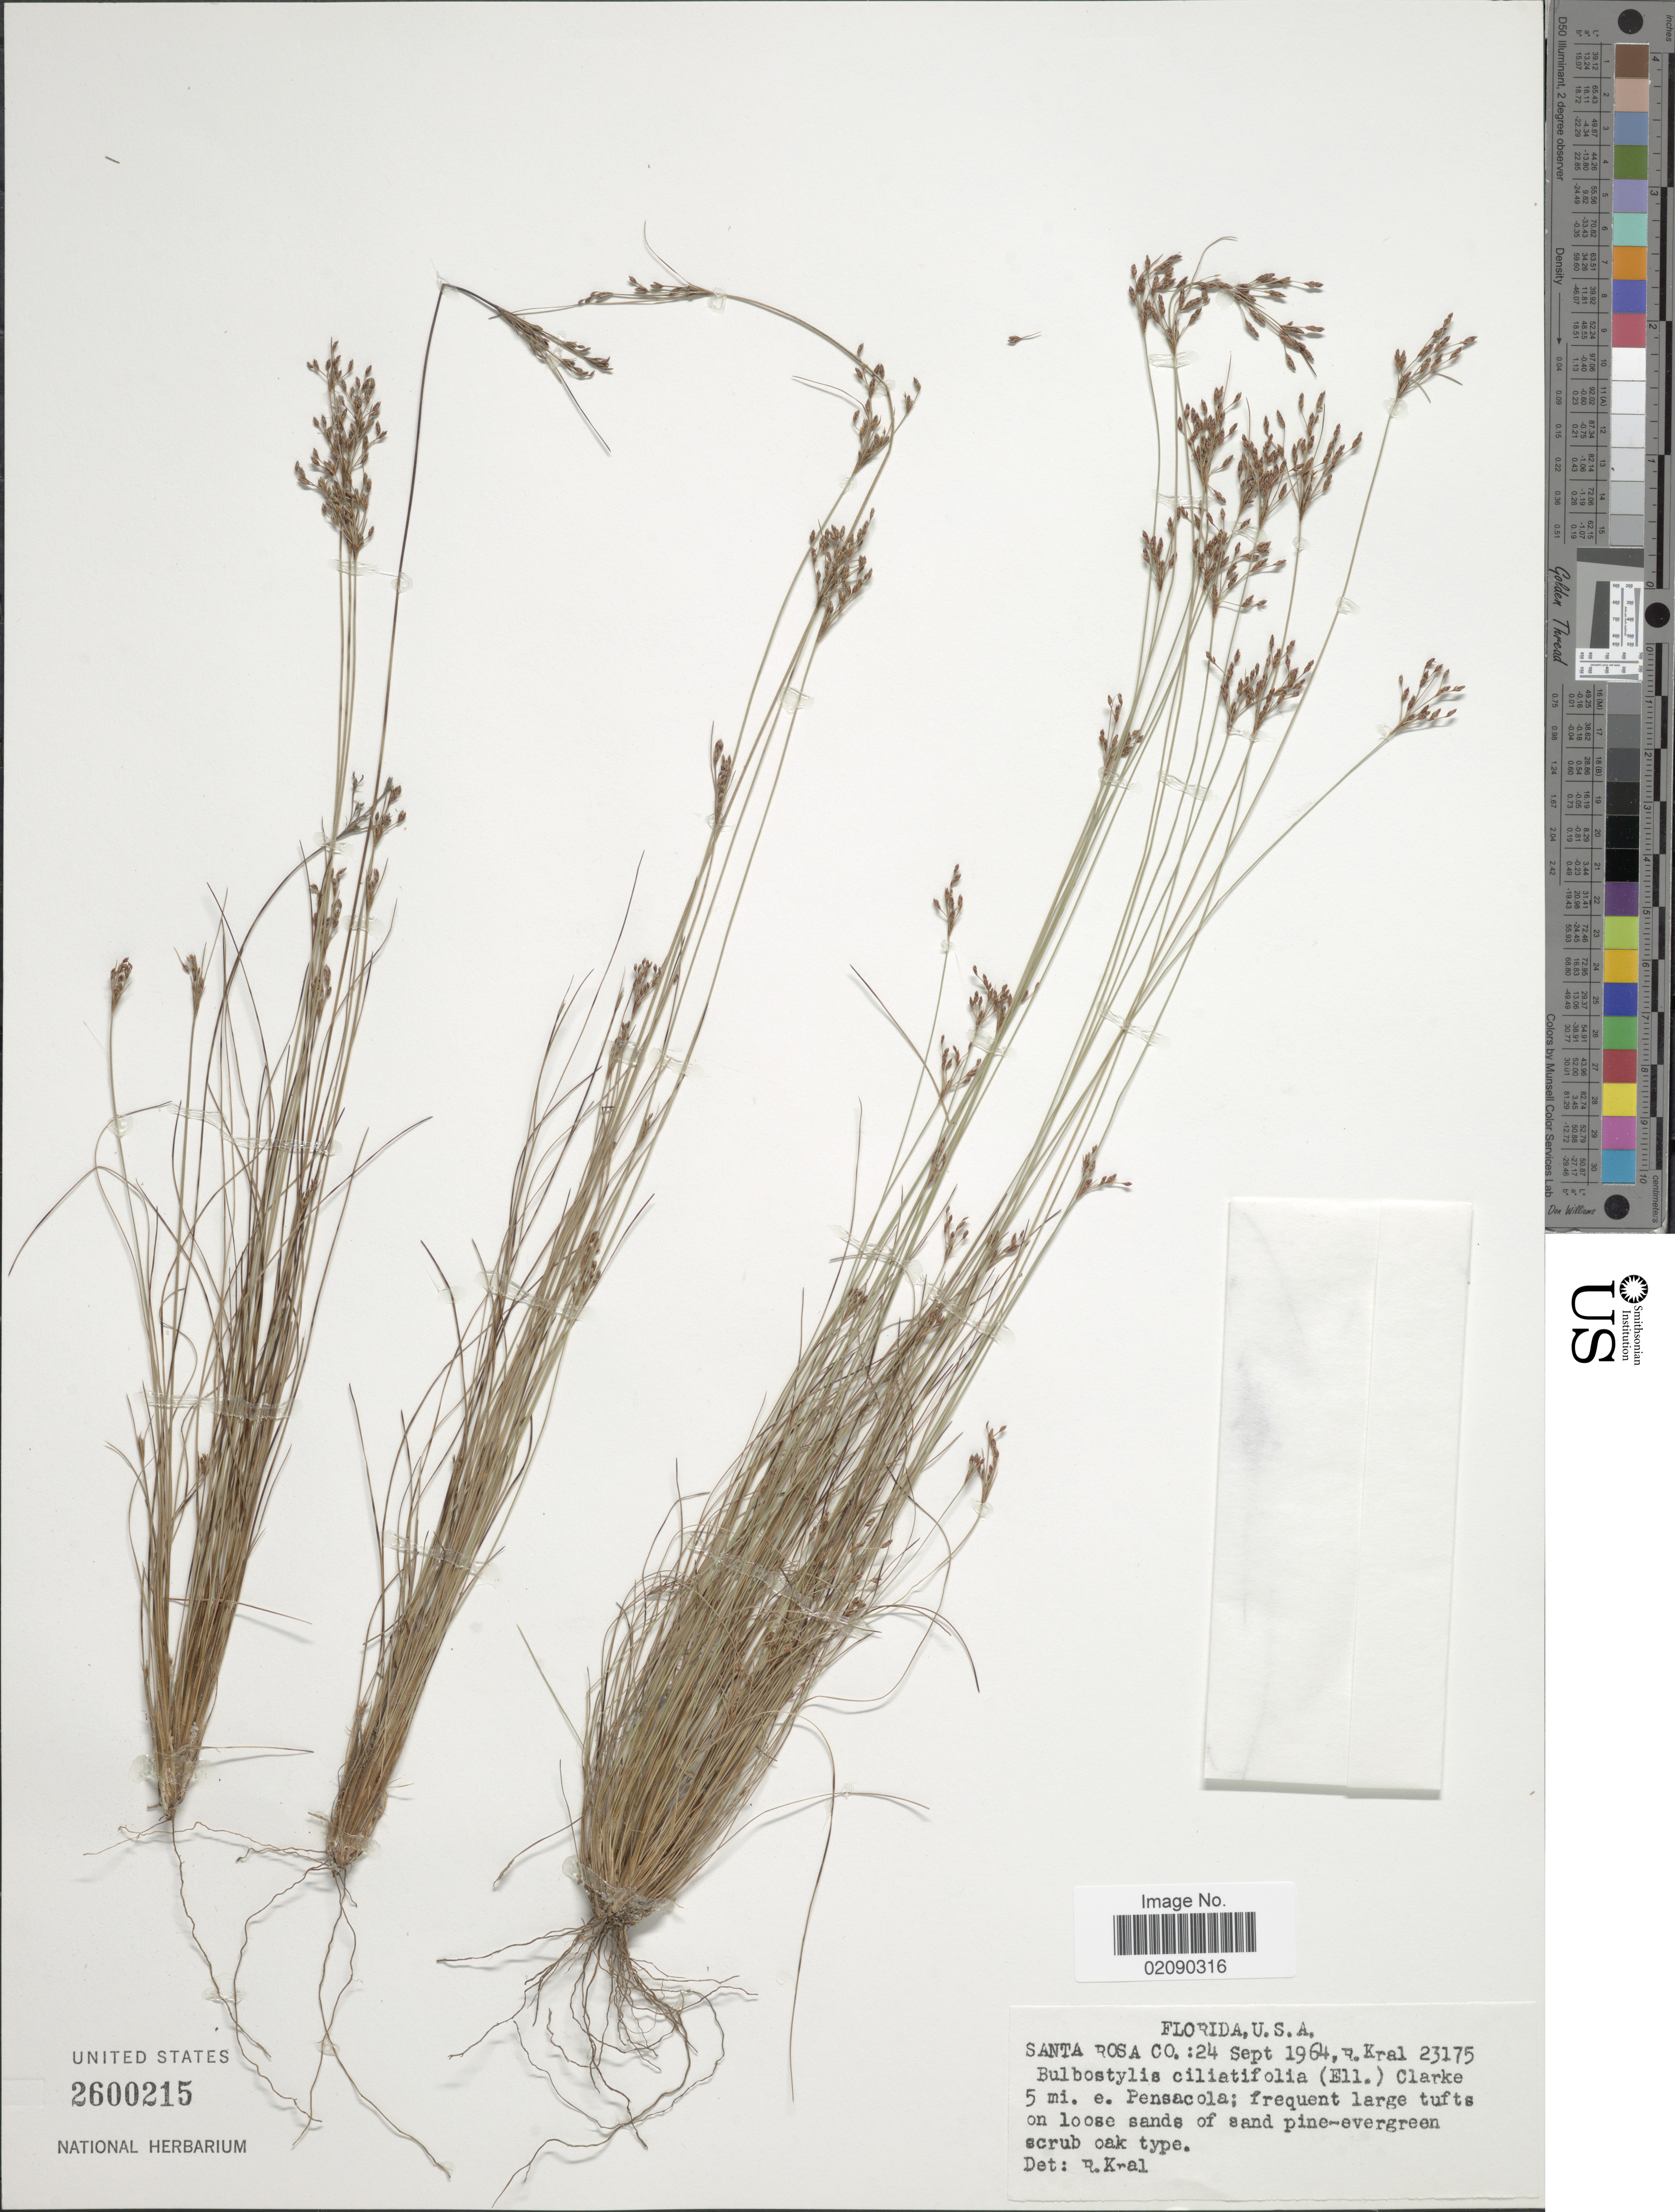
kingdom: Plantae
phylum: Tracheophyta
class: Liliopsida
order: Poales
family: Cyperaceae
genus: Bulbostylis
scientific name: Bulbostylis ciliatifolia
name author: (Elliott) Fernald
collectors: R. Kral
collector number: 23175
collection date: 1964-09-24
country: United States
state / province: Florida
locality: Santa Rosa Co. 5 mi. e. Pensacola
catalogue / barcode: US 2600215